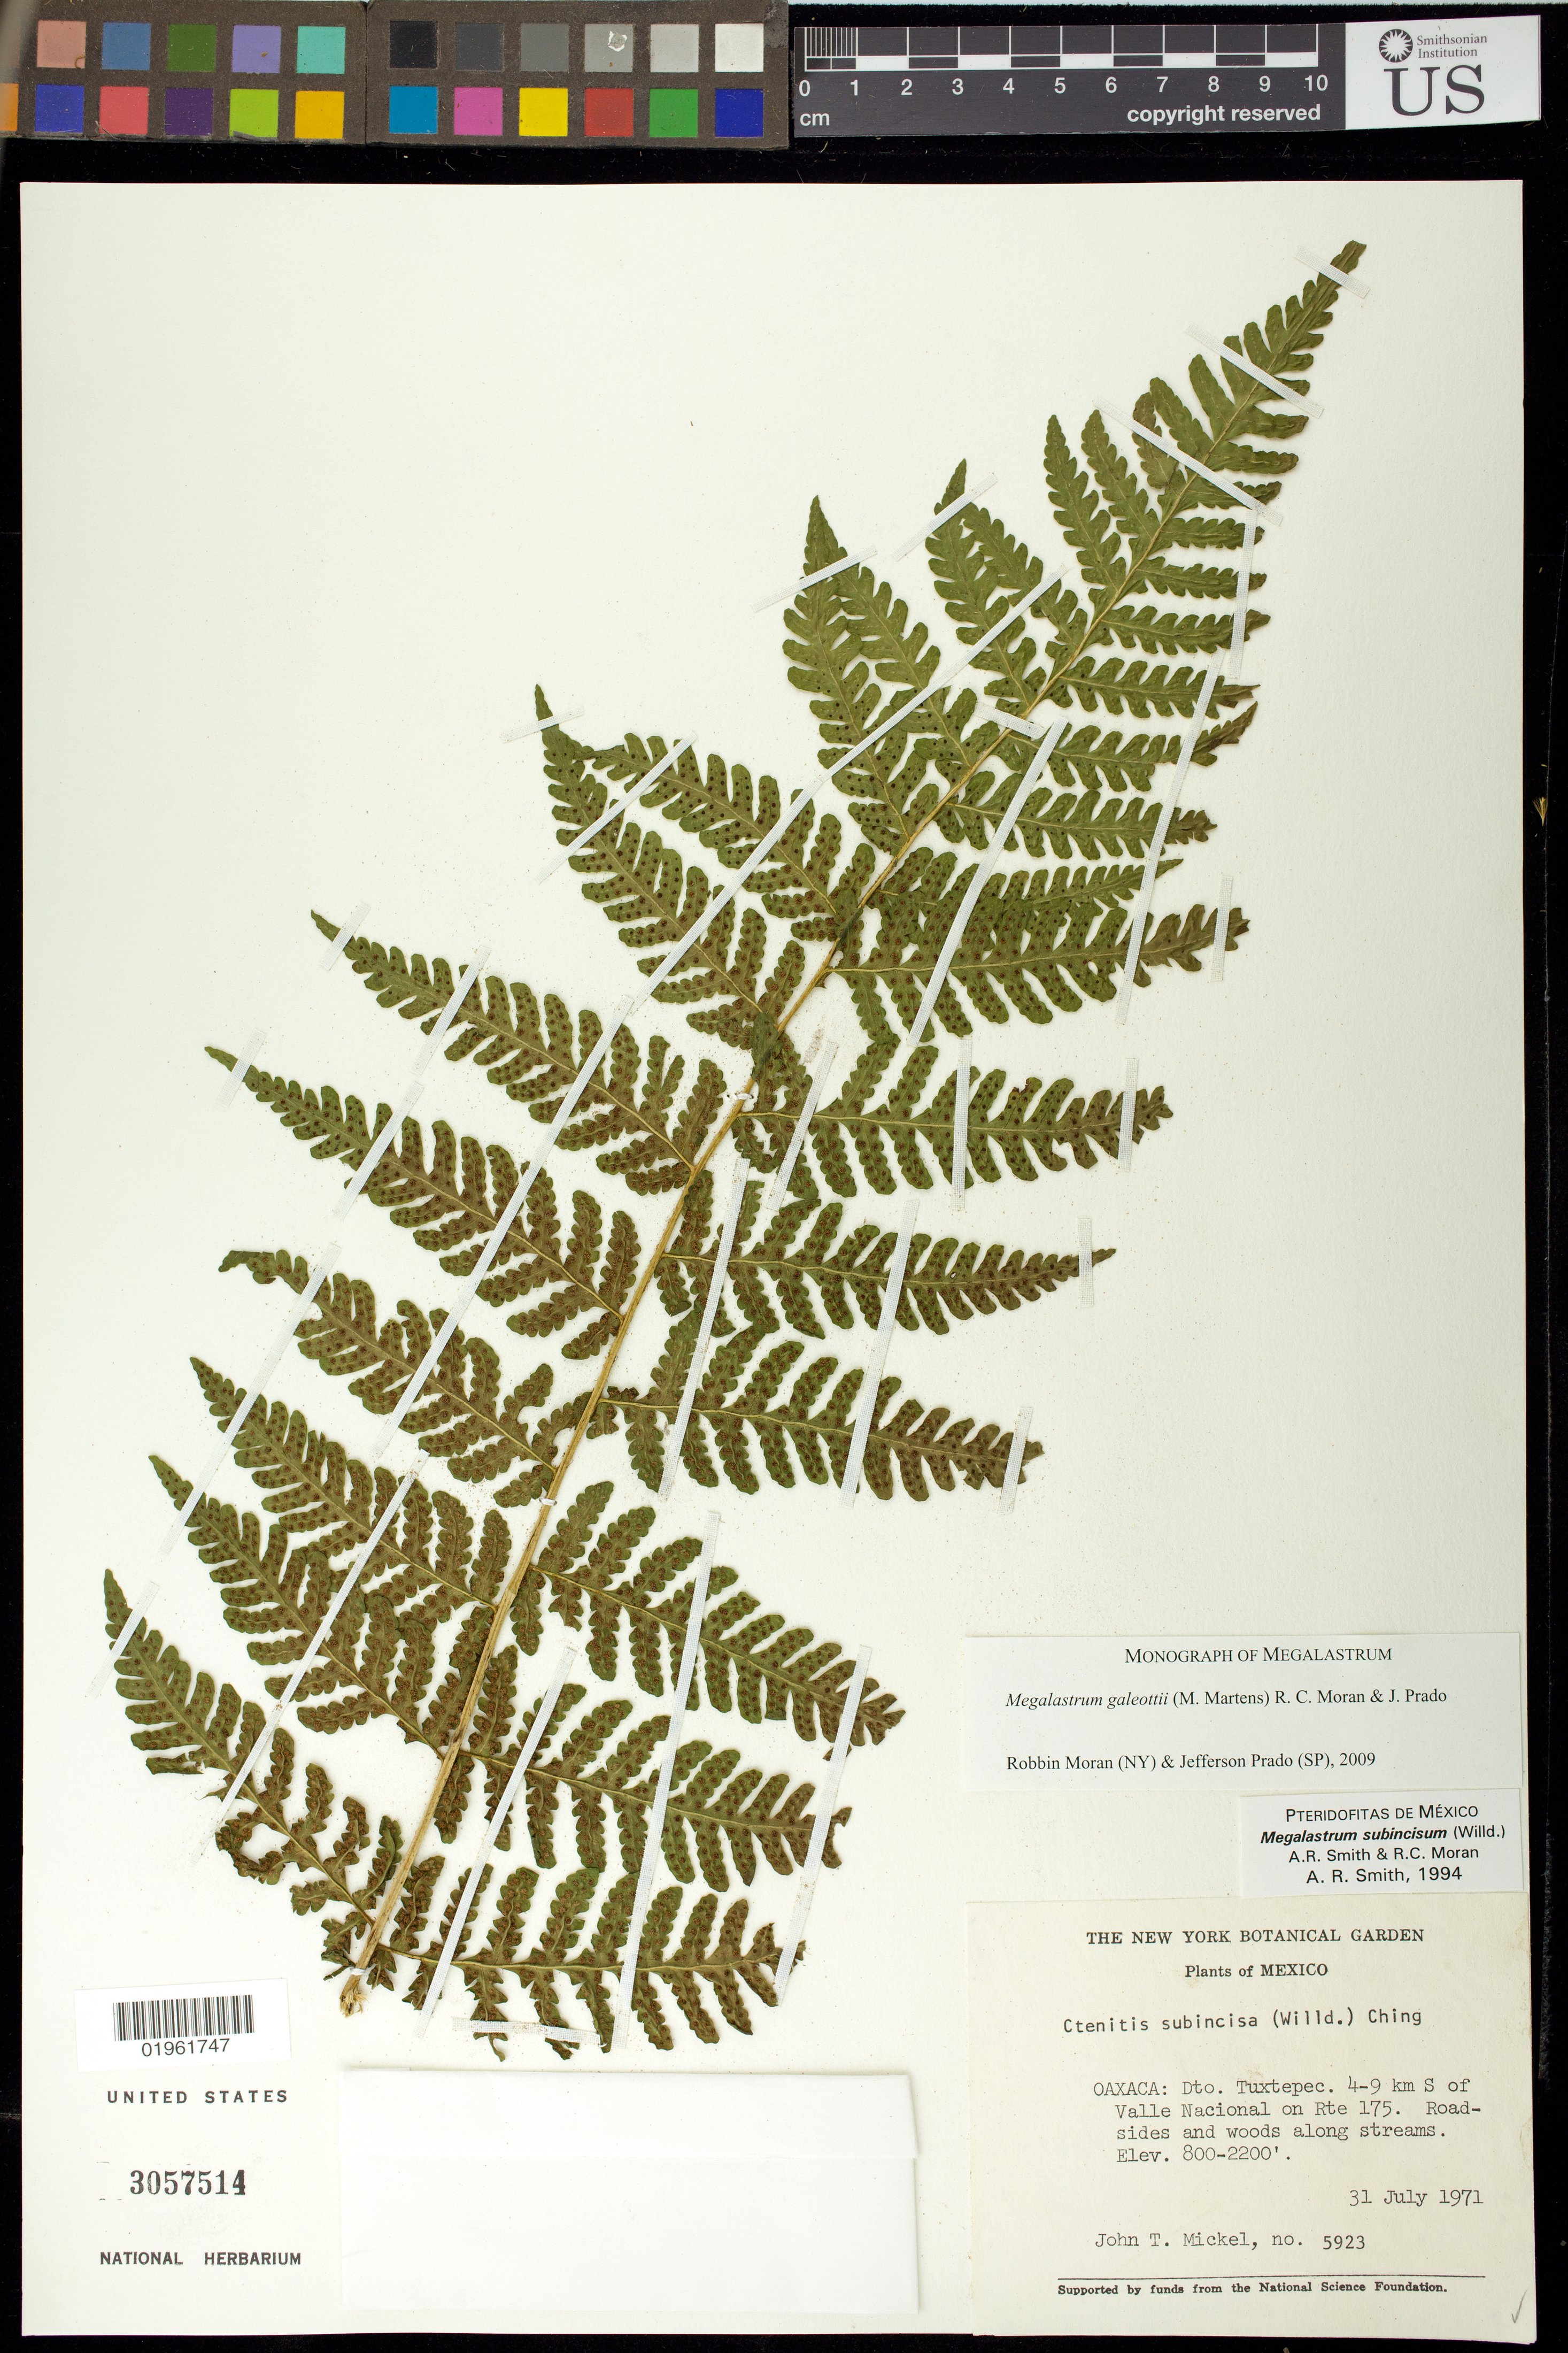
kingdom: Plantae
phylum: Tracheophyta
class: Polypodiopsida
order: Polypodiales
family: Dryopteridaceae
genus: Megalastrum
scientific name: Megalastrum galeottii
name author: (M. Martens) R.C. Moran & J. Prado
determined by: Moran, R. C.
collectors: J. T. Mickel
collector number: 5923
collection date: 1971-07-31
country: Mexico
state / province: Oaxaca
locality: Dto. Tuxtepec. 4-9 km S of Valle Nacional on rte 175. Roadsides and woods along streams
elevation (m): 244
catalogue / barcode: US 3057514